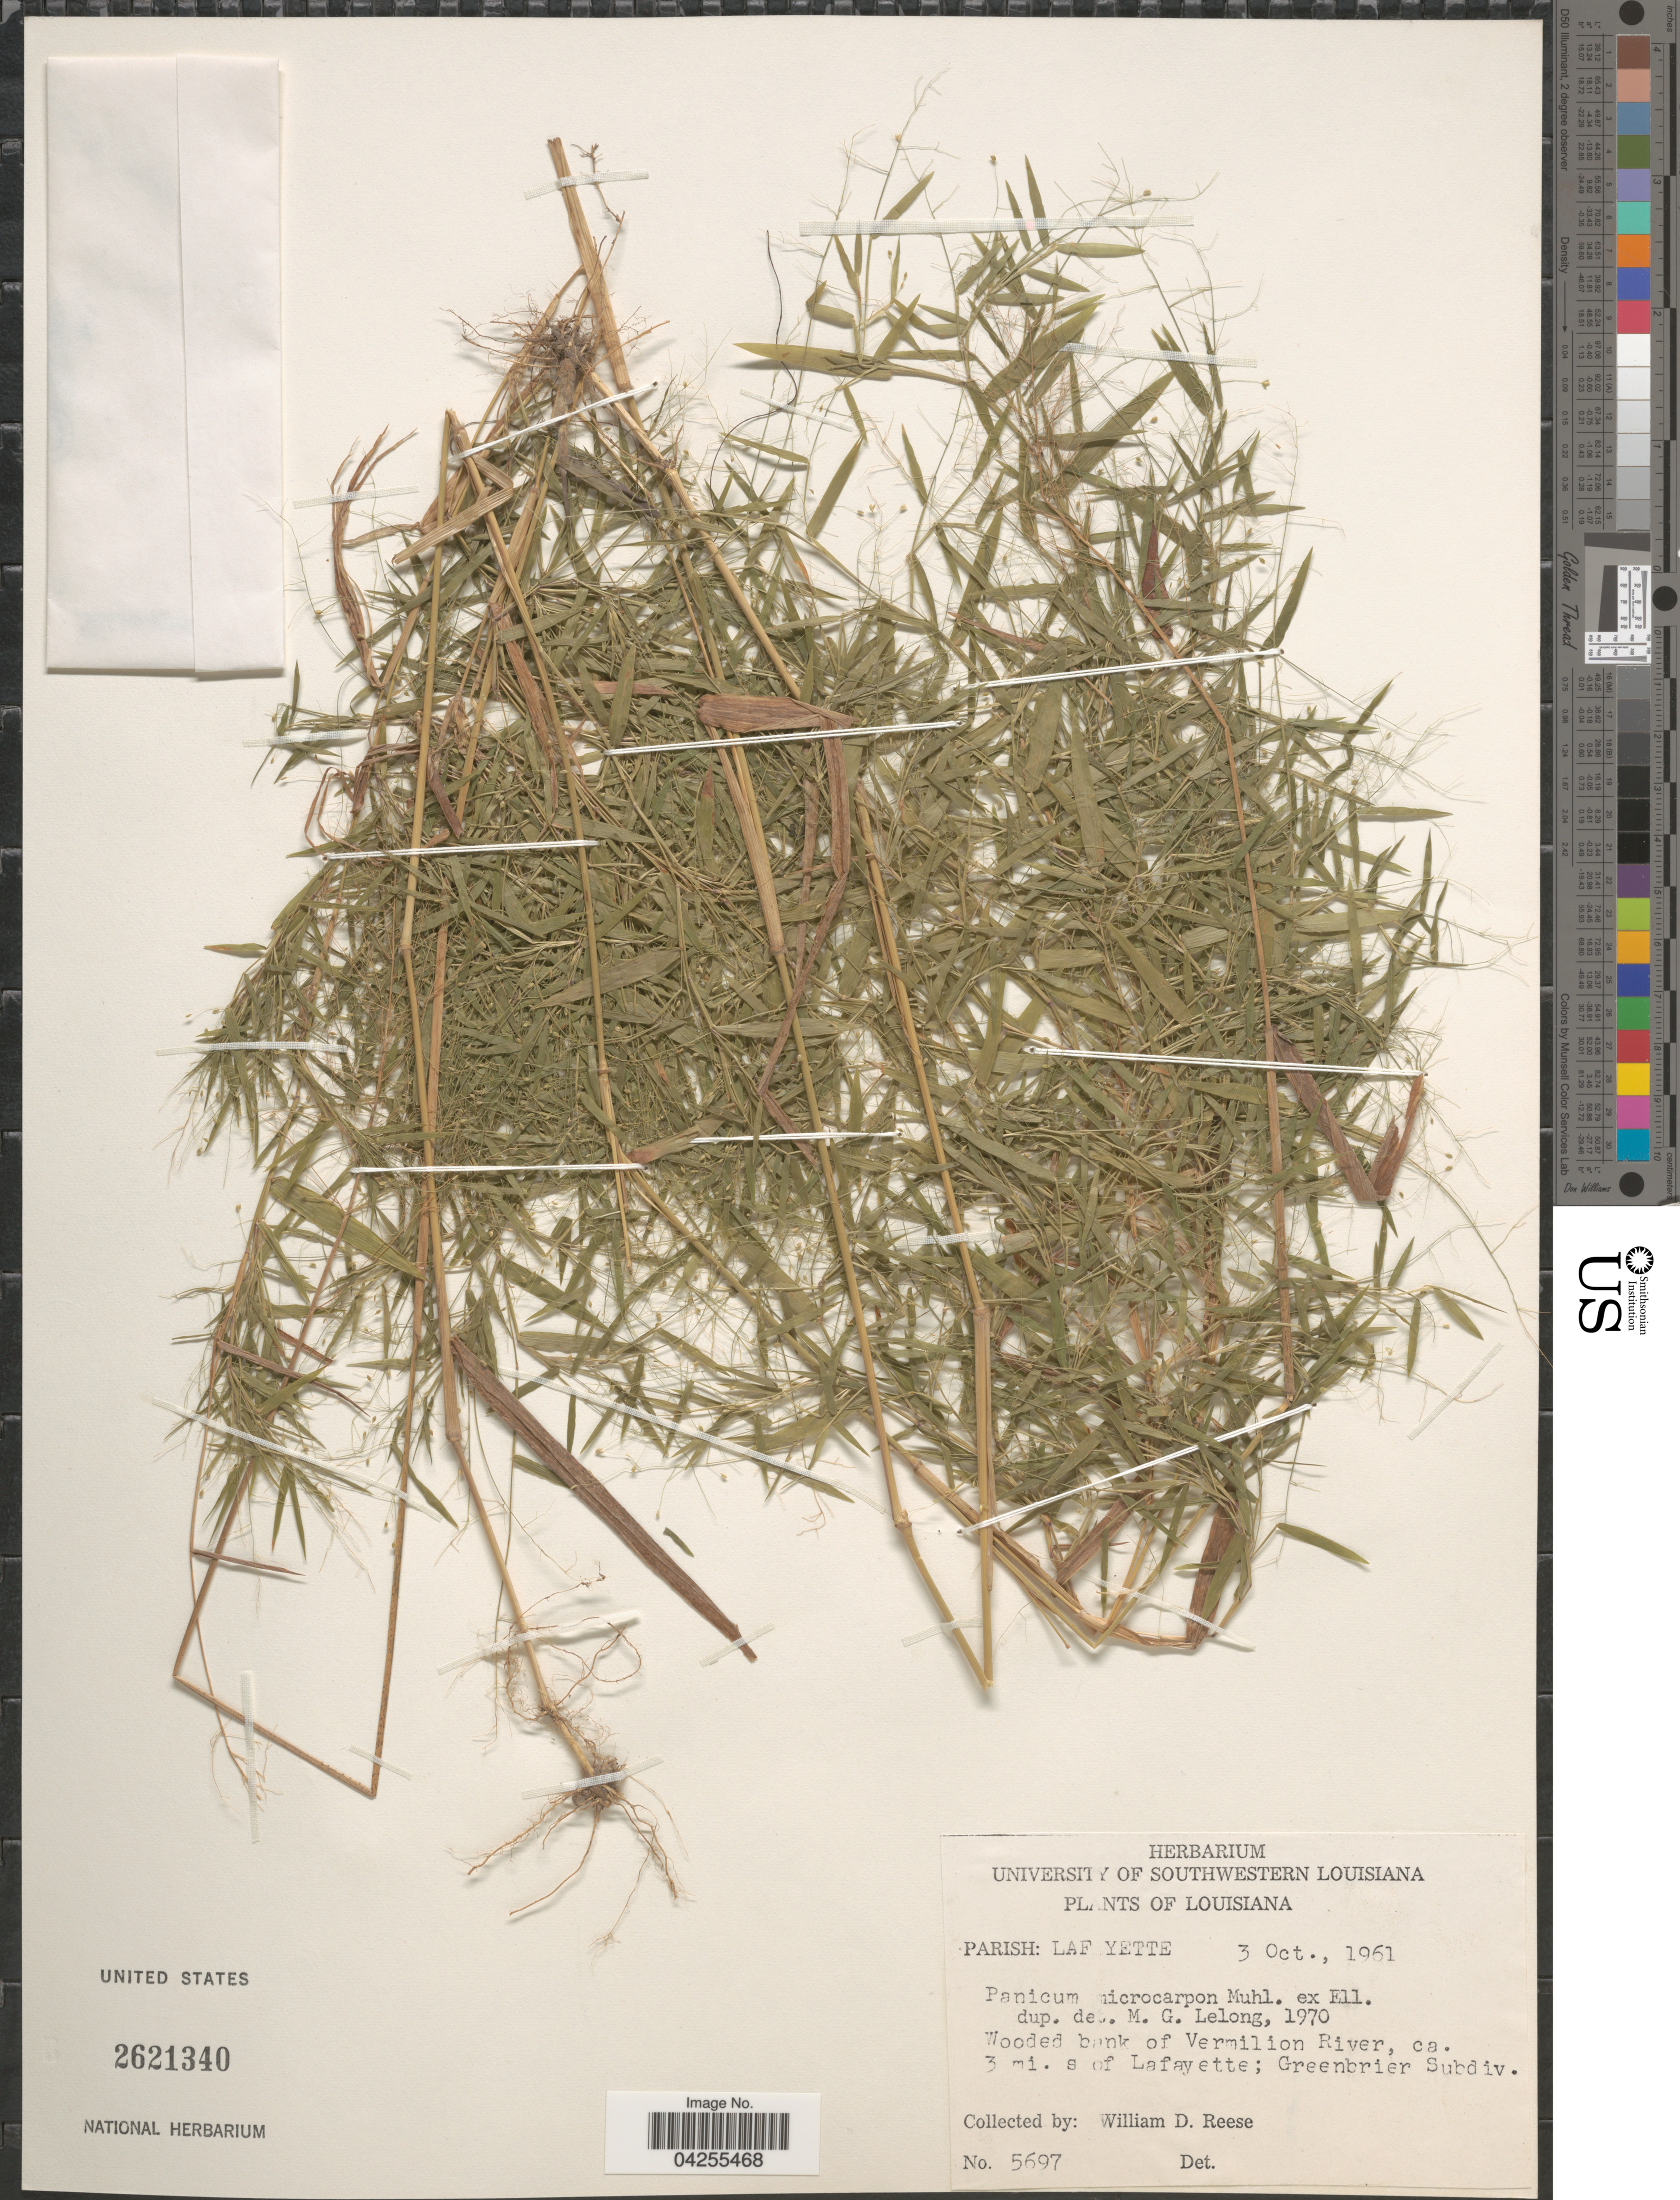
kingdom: Plantae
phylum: Tracheophyta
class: Liliopsida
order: Poales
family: Poaceae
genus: Dichanthelium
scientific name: Dichanthelium dichotomum var. dichotomum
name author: (L.) Gould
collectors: W. Reese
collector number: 5697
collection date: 1961-10-03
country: United States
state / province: Louisiana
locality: Parish: Lafayette. Wooded bank of Vermilion River, ca. 3 mi. s of Lafayette; Greenbrier Subdiv.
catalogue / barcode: US 2621340